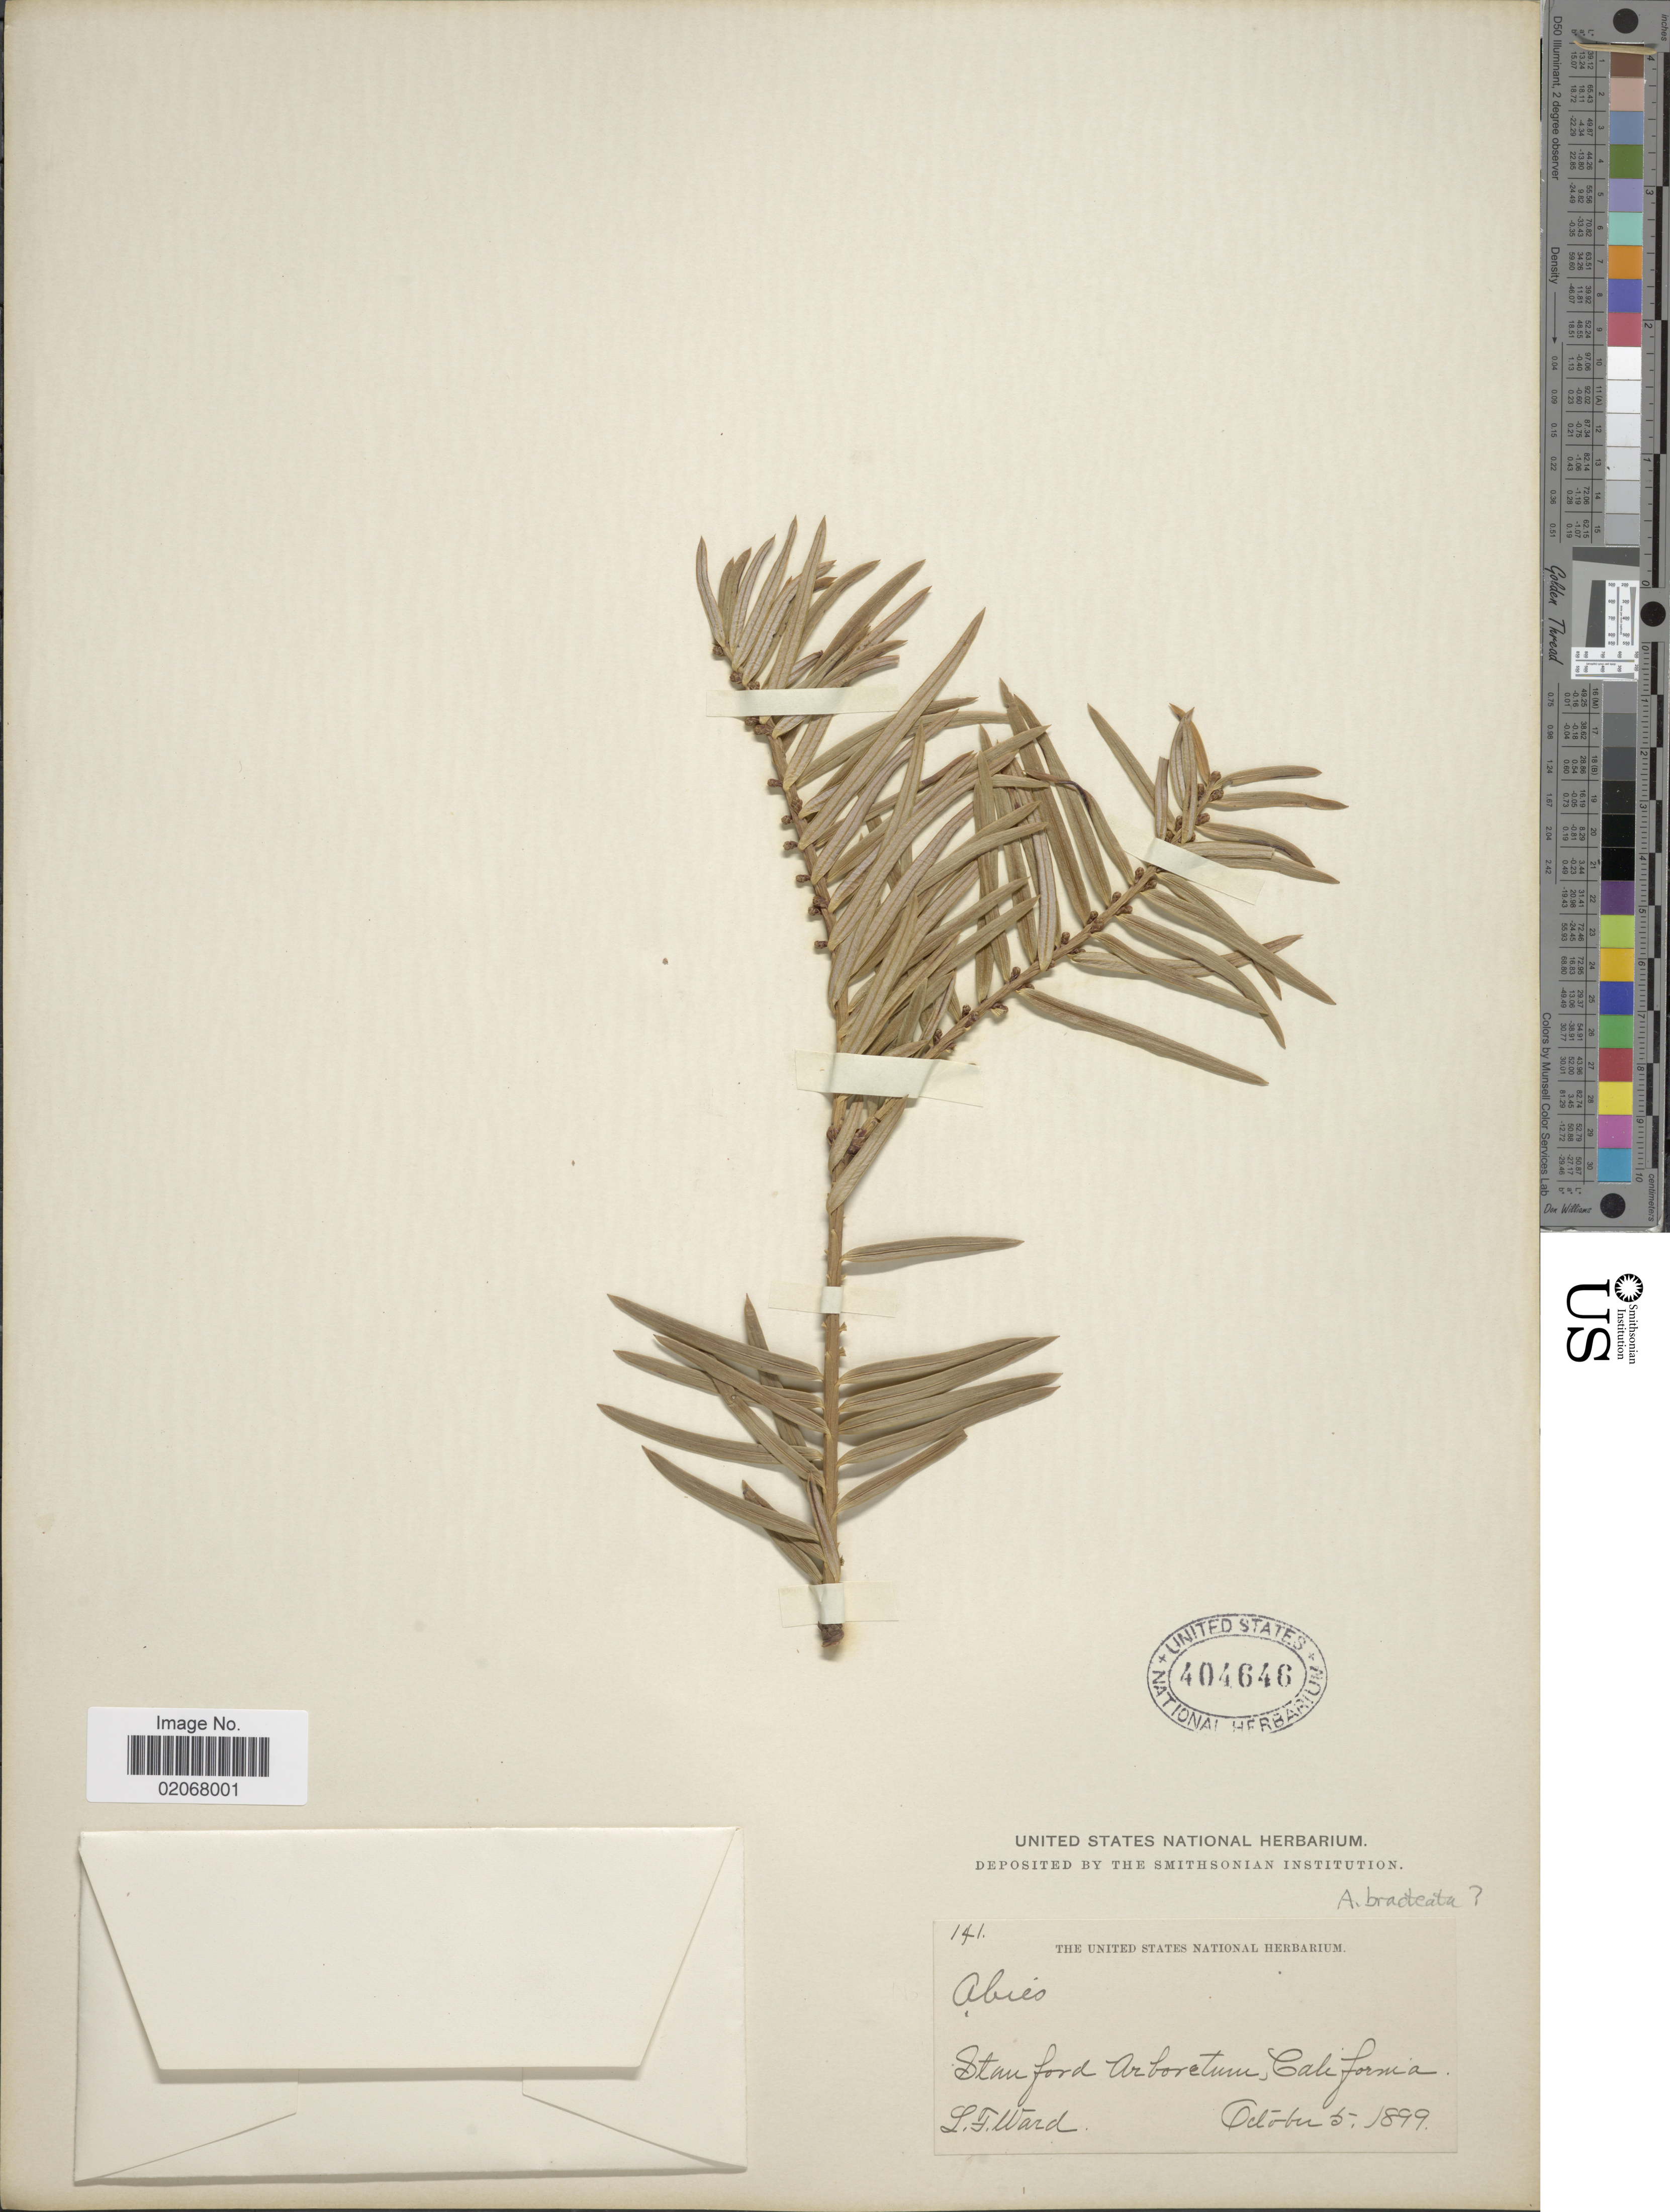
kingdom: Plantae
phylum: Tracheophyta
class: Pinopsida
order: Pinales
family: Pinaceae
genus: Abies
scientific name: Abies bracteata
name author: (D. Don) Poit.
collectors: L. Ward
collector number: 141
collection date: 1899-10-05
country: United States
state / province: California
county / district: Santa Clara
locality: Stanford Arboretum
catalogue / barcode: US 404646